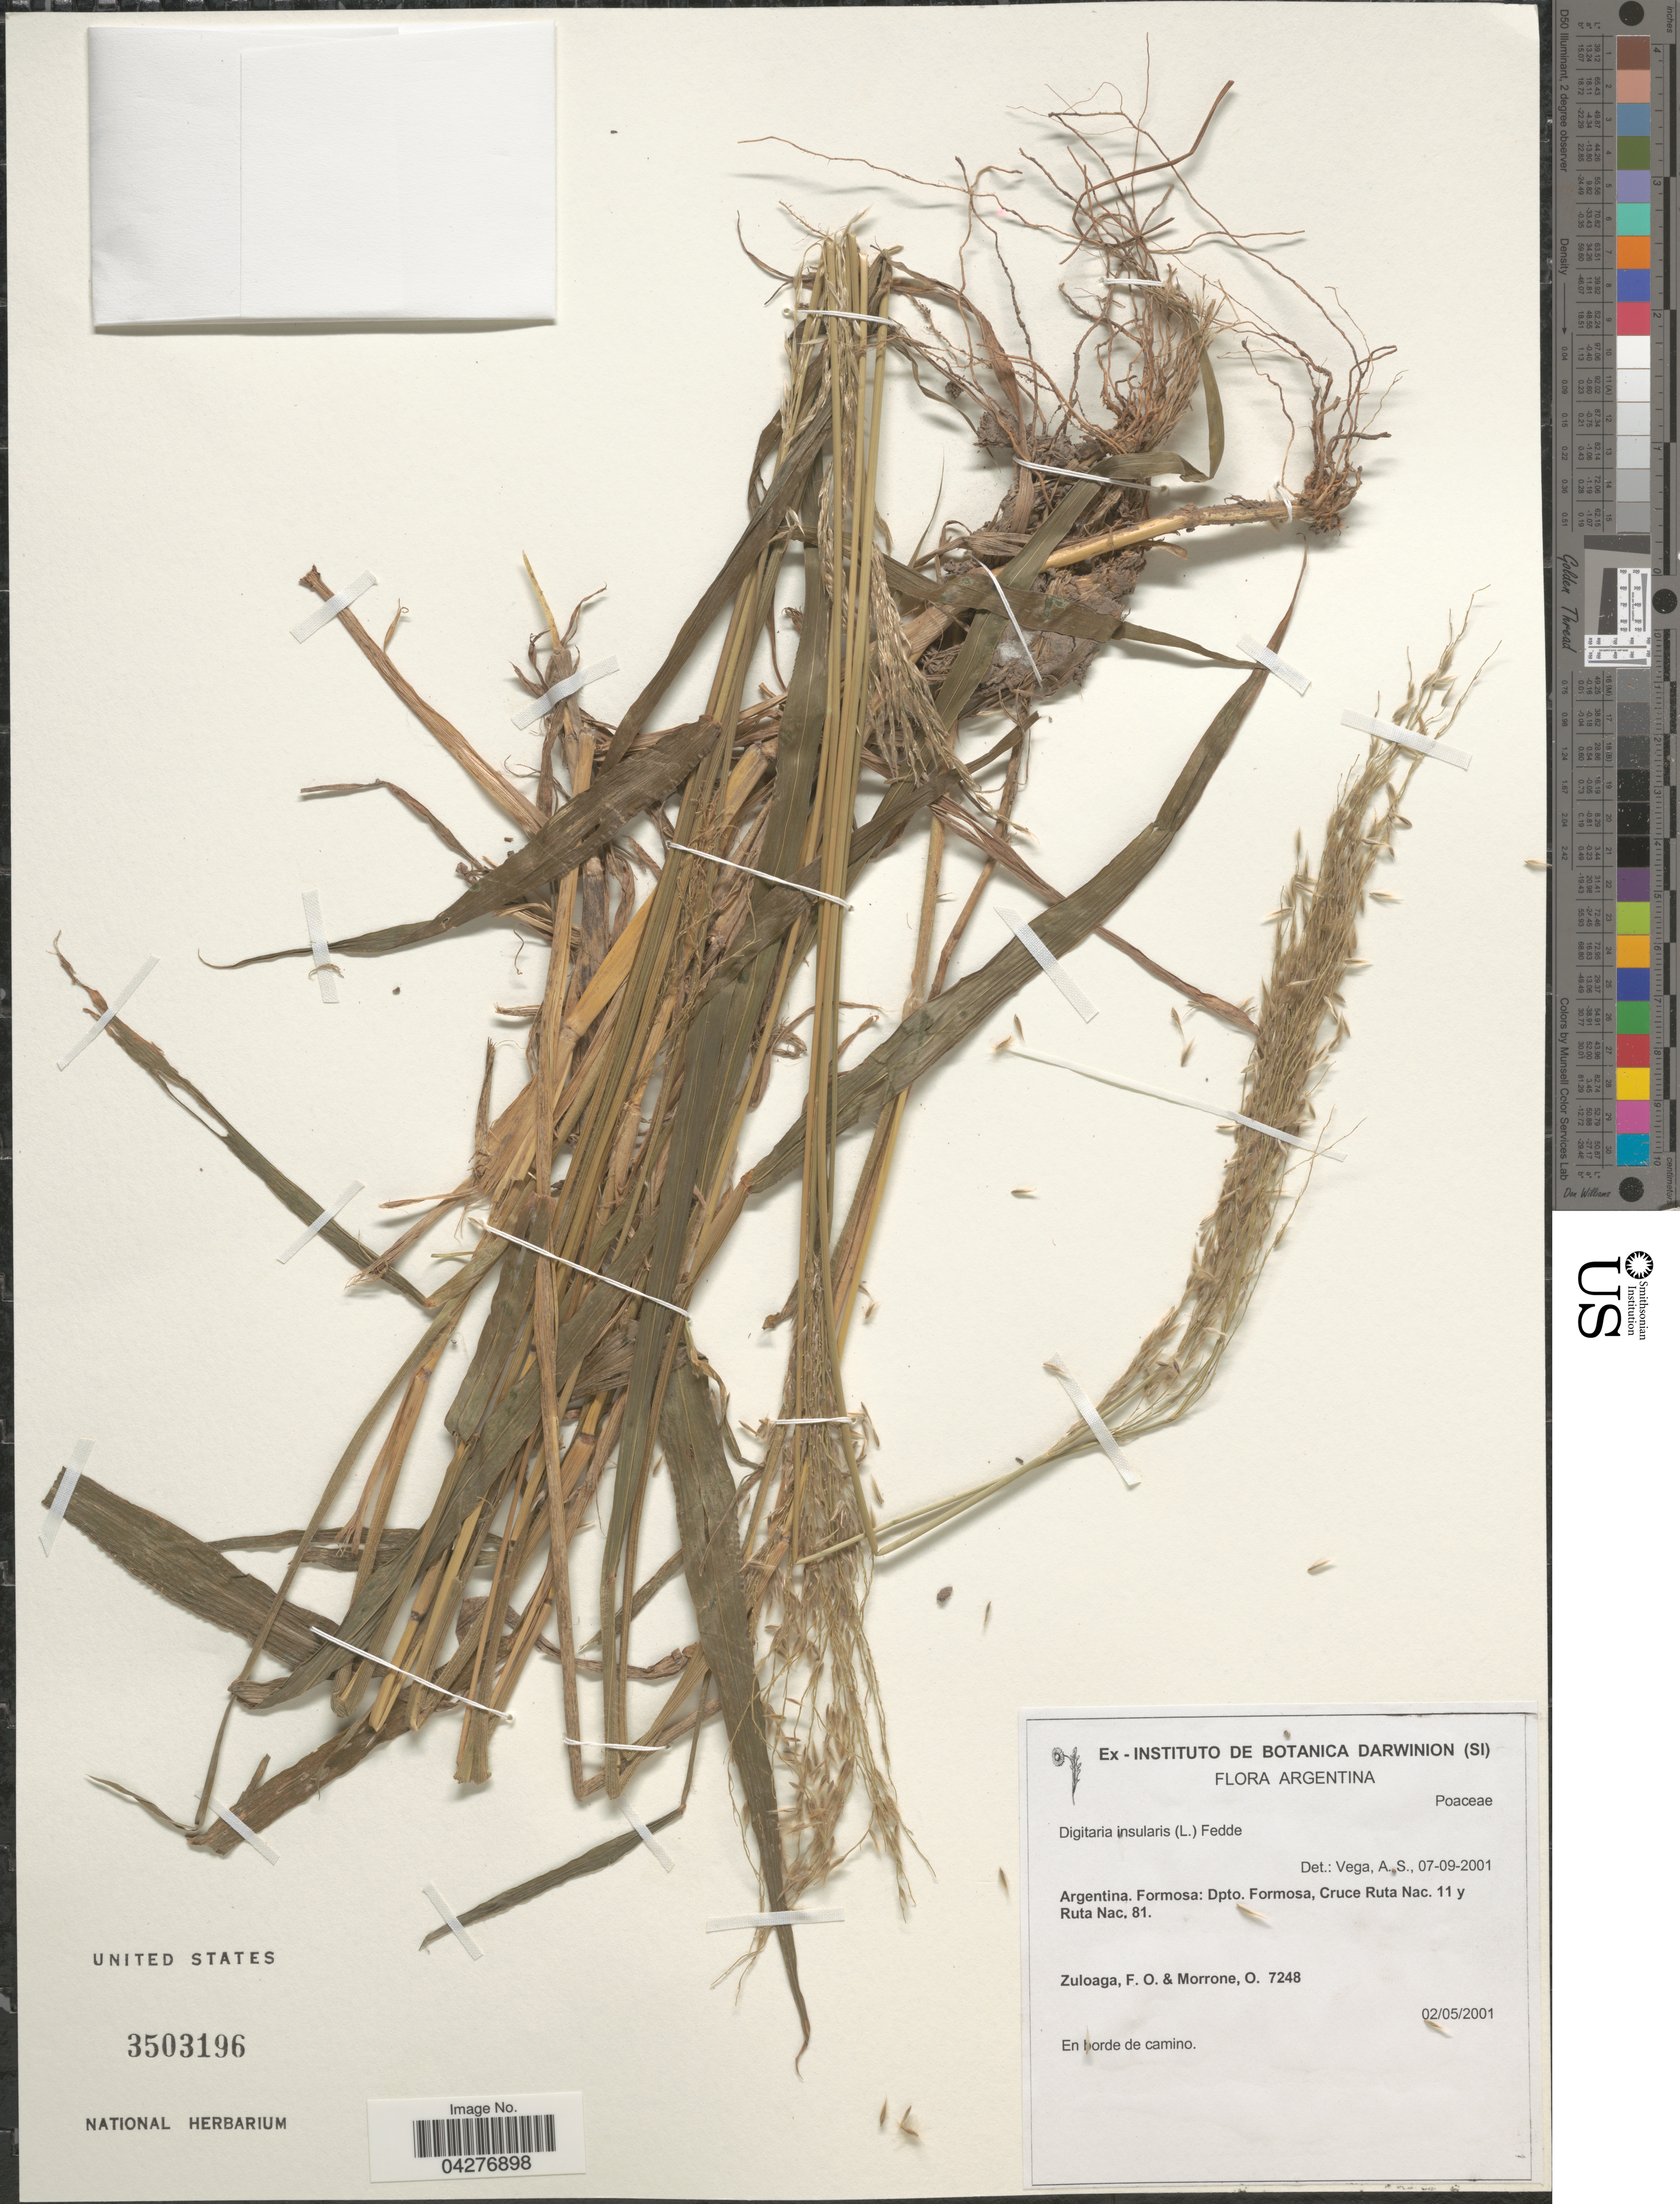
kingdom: Plantae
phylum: Tracheophyta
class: Liliopsida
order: Poales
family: Poaceae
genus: Digitaria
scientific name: Digitaria insularis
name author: (L.) Fedde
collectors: F. O. Zuloaga & O. N. Morrone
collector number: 7248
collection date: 2001-05-02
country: Argentina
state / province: Formosa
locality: Dpto. Formosa, Cruce Ruta Nac. 11 y Ruta Nac. 81.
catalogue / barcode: US 3503196